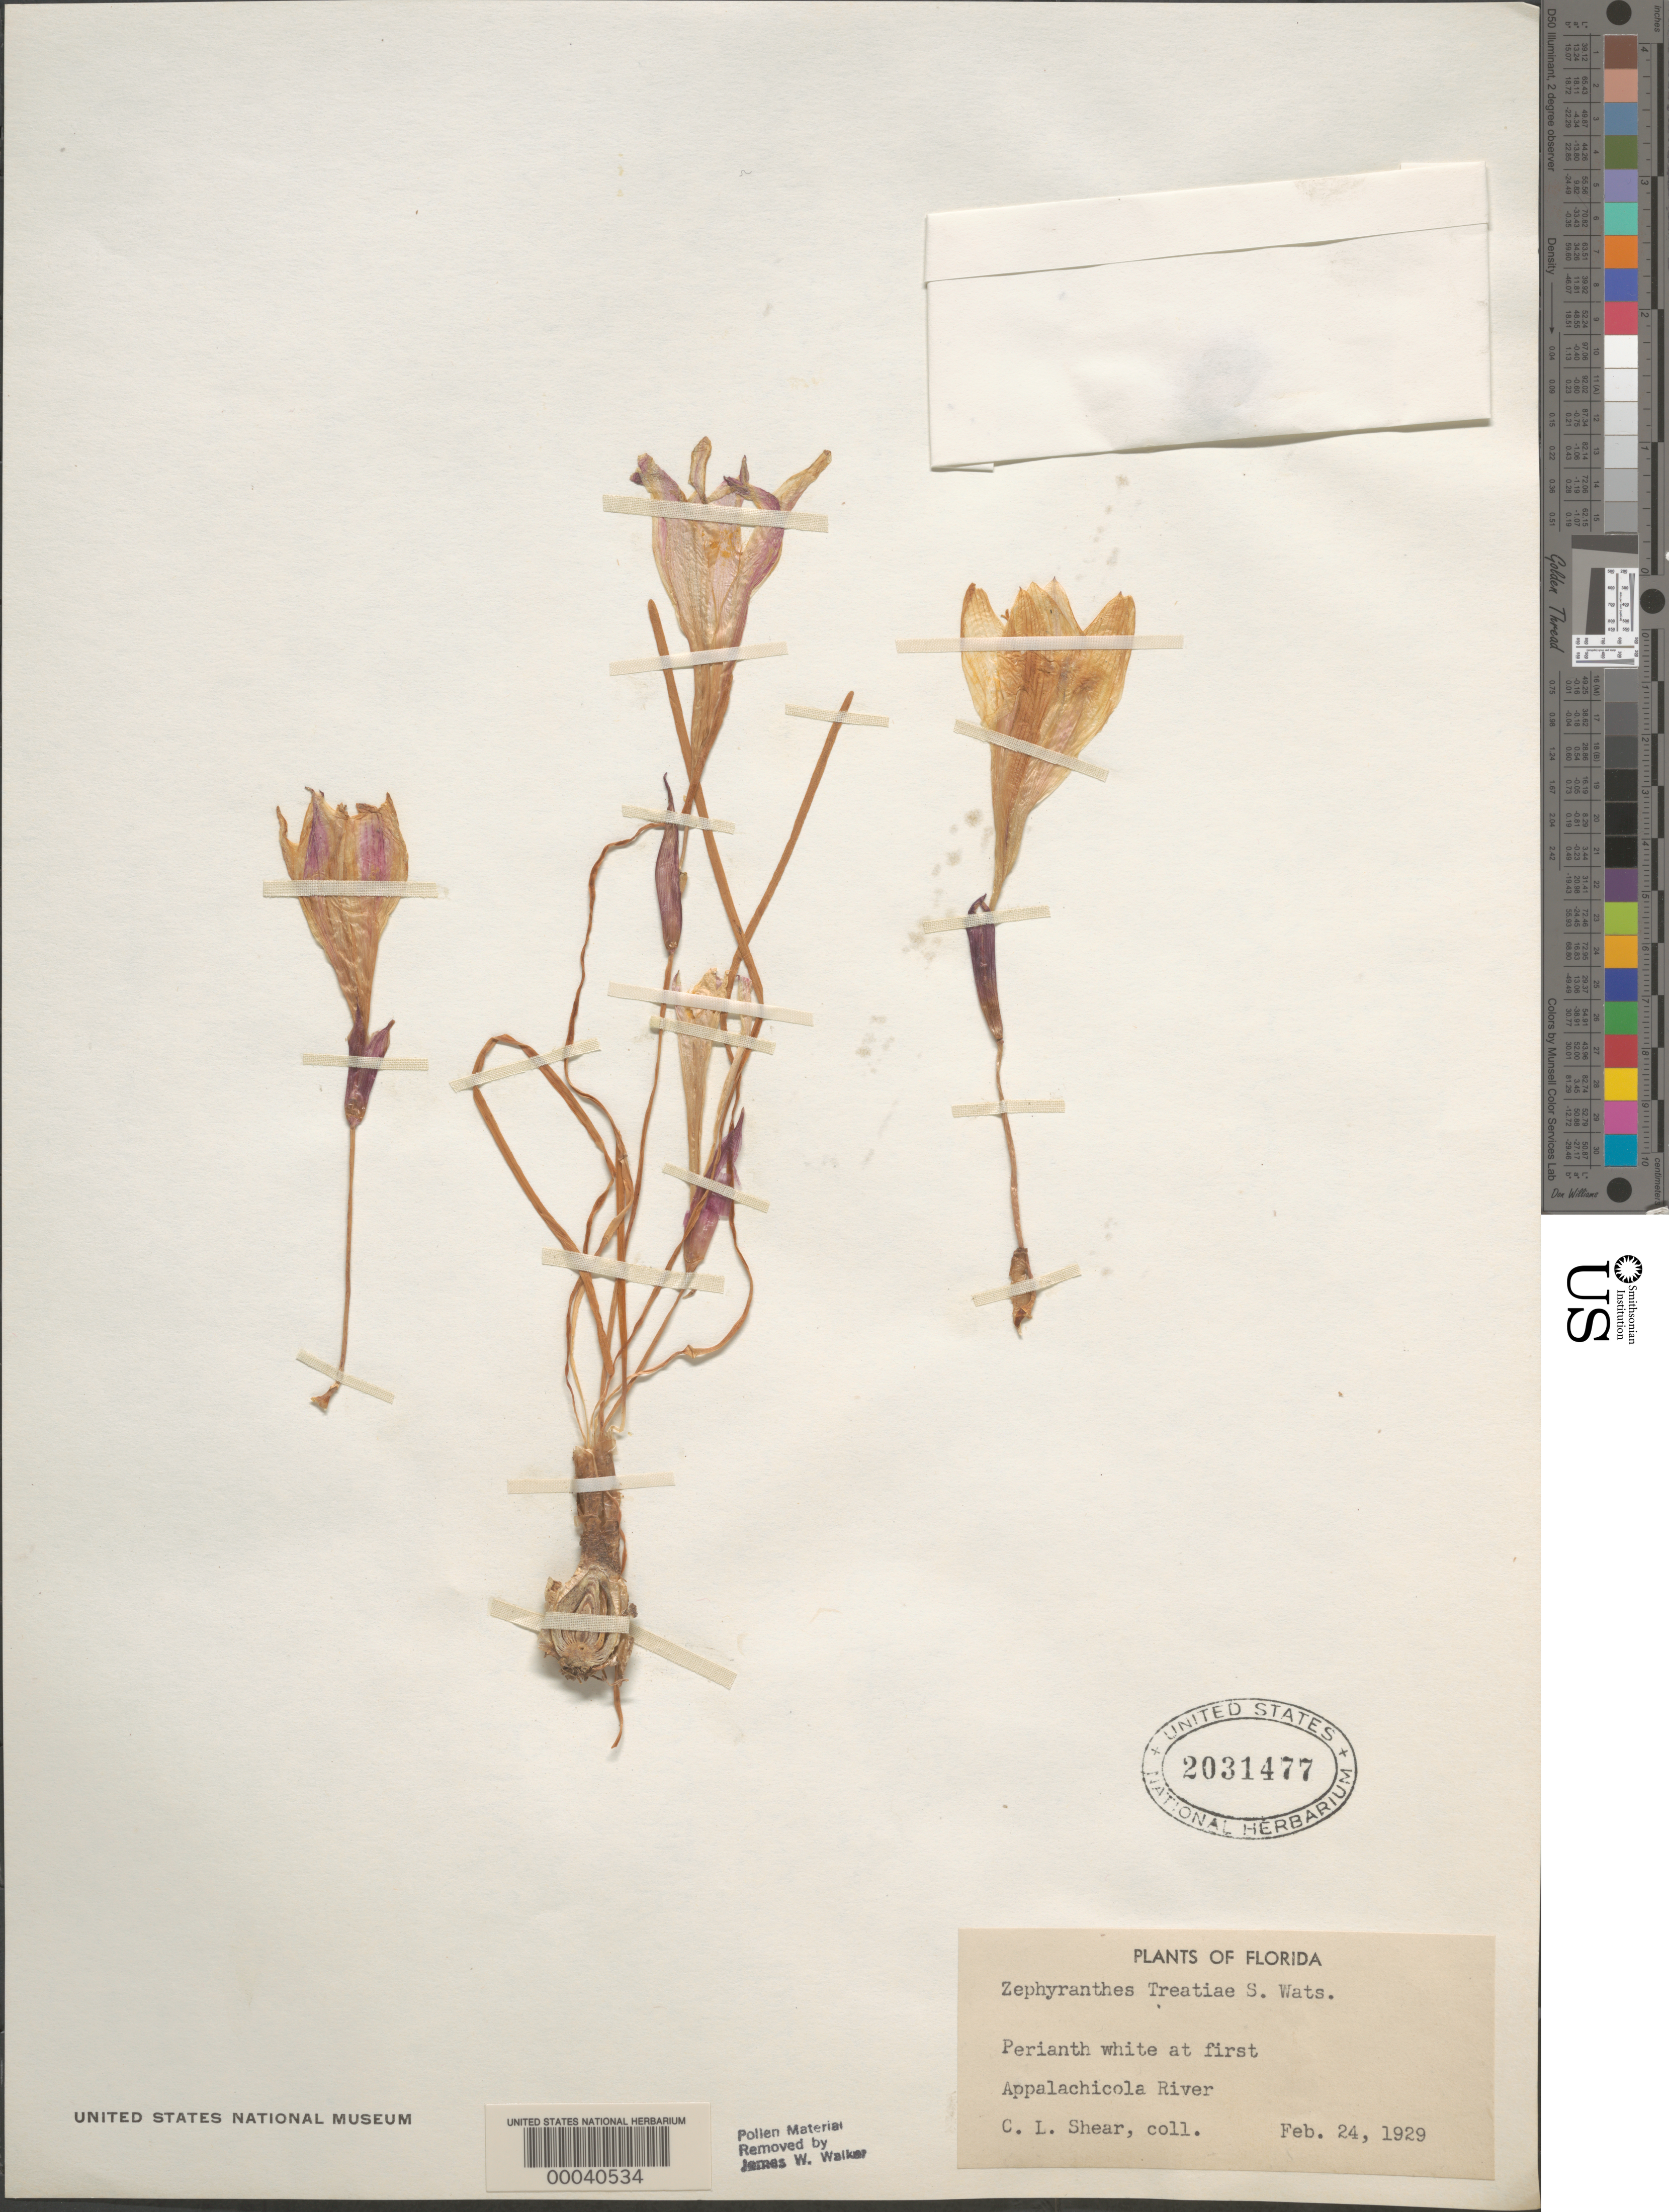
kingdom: Plantae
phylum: Tracheophyta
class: Liliopsida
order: Asparagales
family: Amaryllidaceae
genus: Zephyranthes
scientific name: Zephyranthes treatiae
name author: S. Watson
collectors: C. L. Shear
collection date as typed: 24 Feb 1929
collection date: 1929-02-24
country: United States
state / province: Florida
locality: Apalachicola river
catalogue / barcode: US 2031477